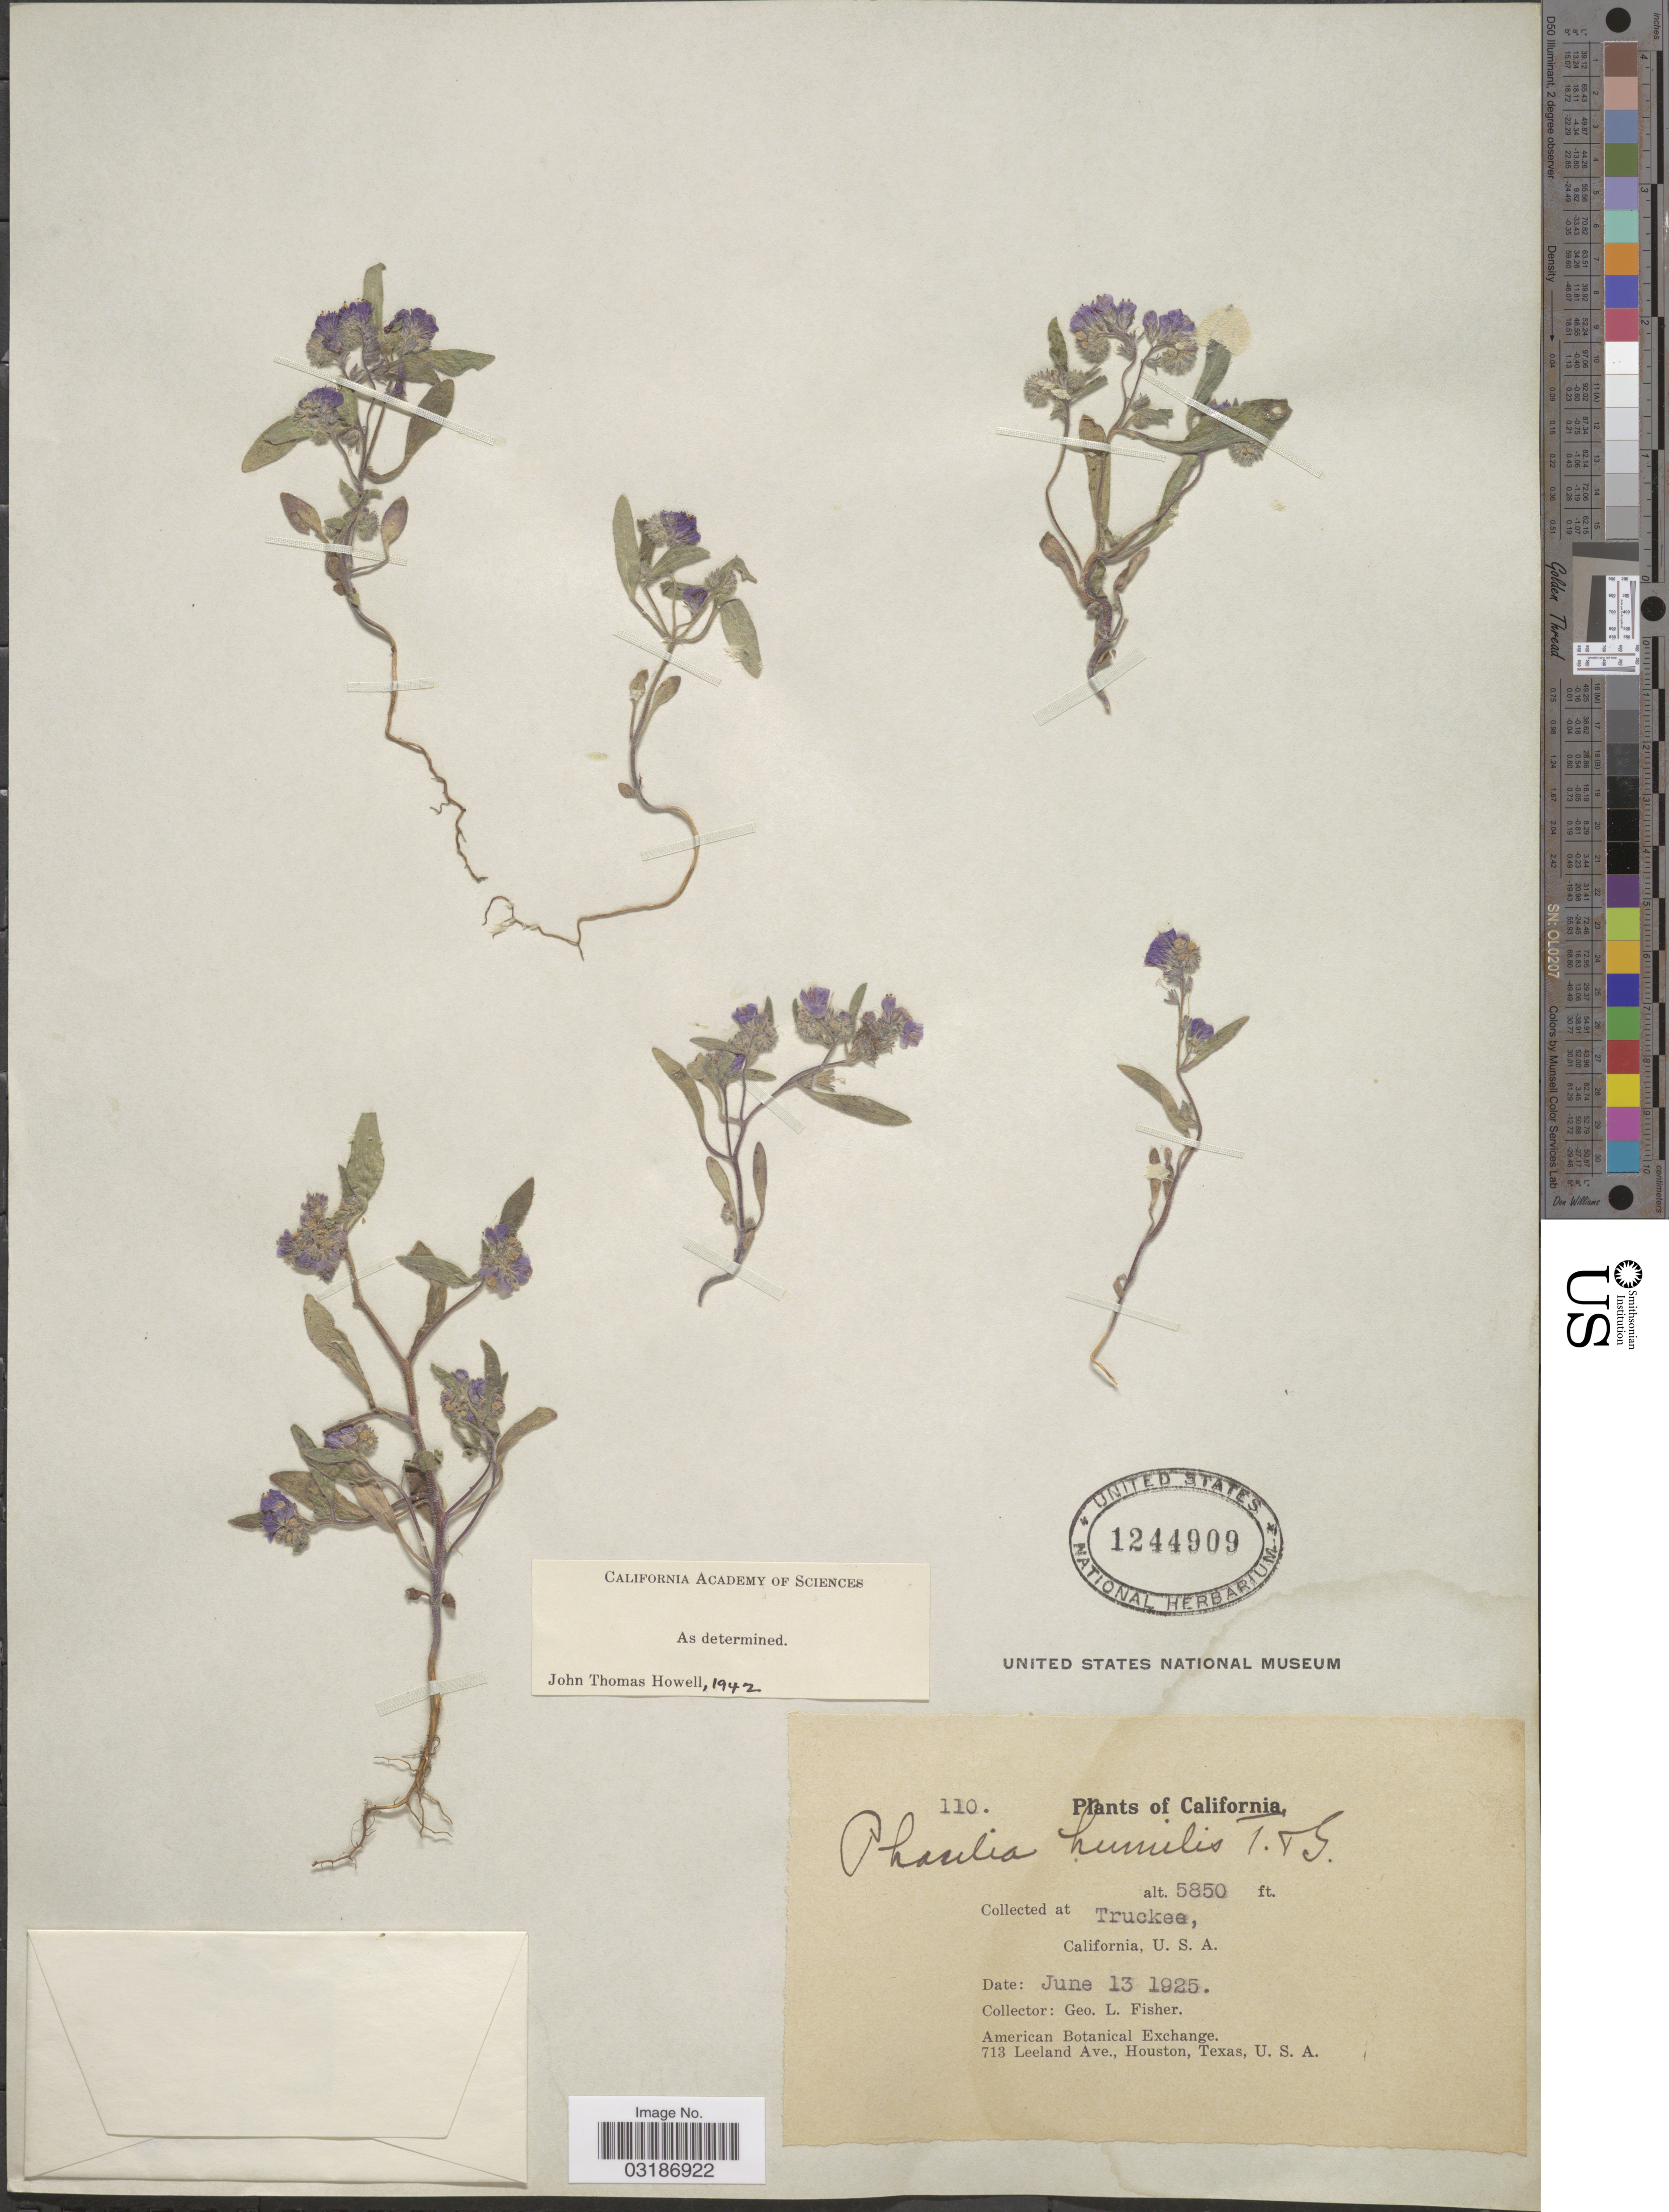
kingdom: Plantae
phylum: Tracheophyta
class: Magnoliopsida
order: Boraginales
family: Hydrophyllaceae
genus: Phacelia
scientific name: Phacelia humilis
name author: Torr. & A. Gray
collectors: G. L. Fisher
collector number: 110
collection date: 1925-06-13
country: United States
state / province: California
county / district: Nevada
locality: Truckee.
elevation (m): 1783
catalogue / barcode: US 1244909